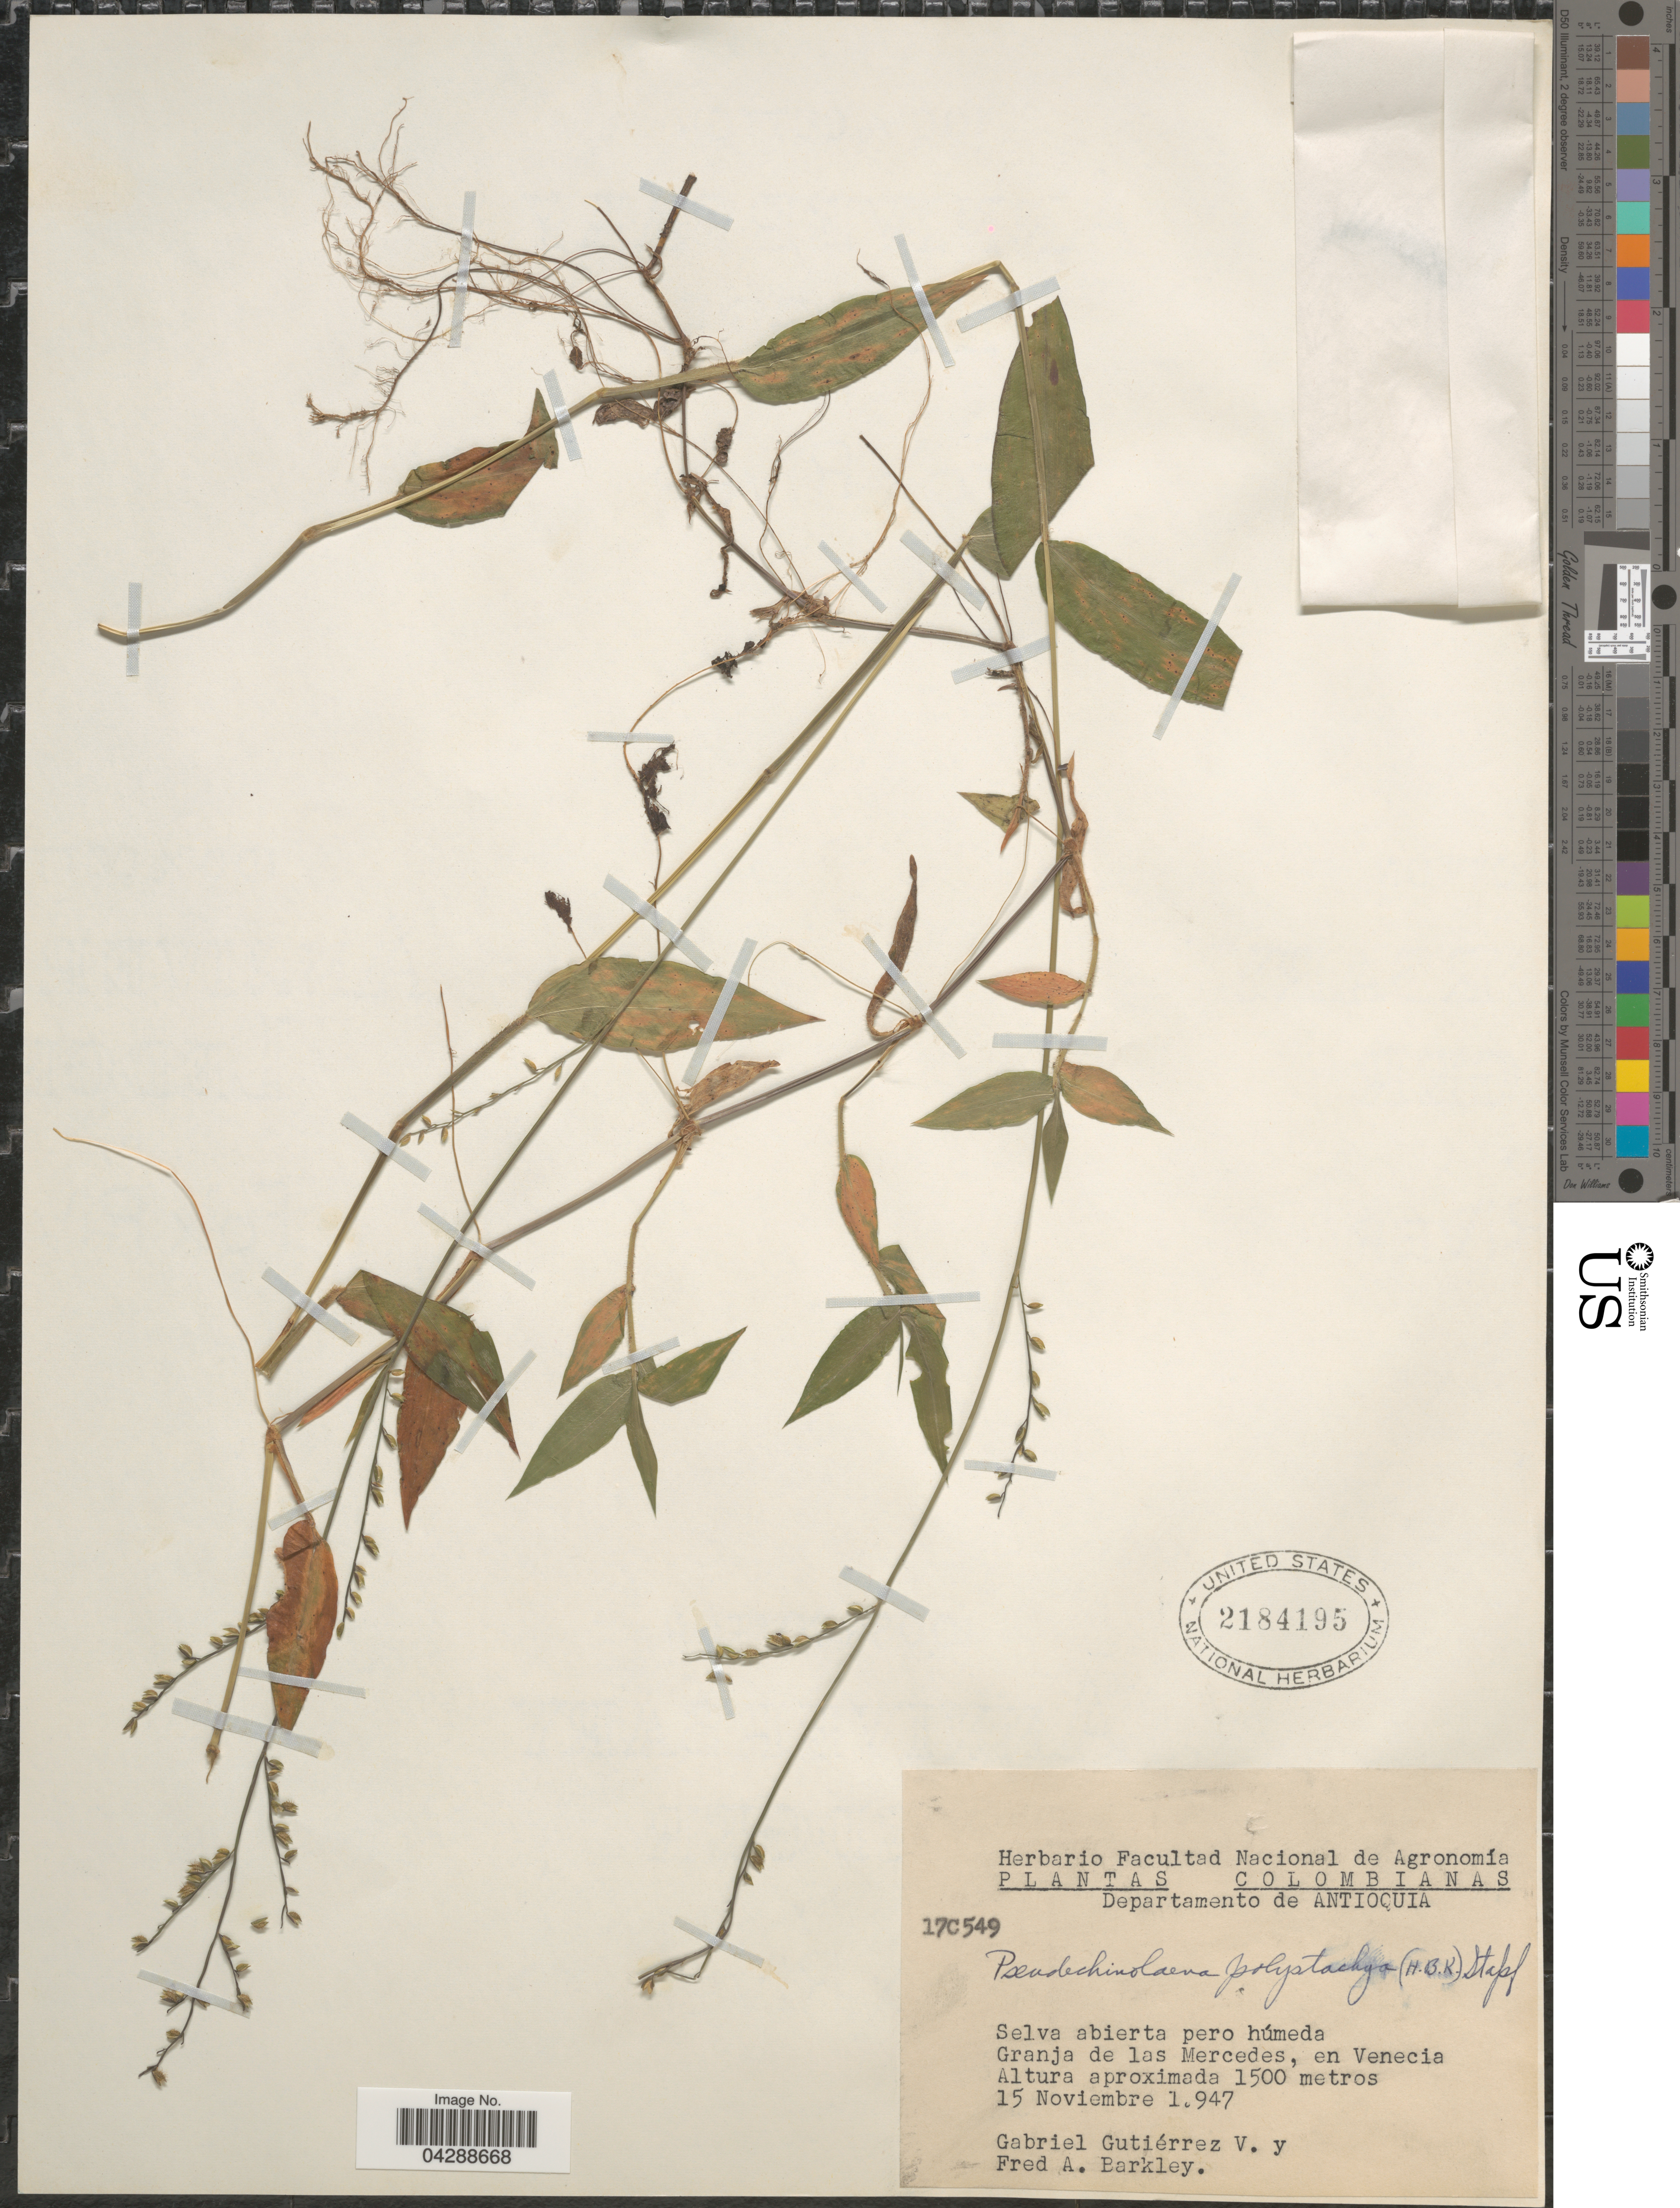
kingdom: Plantae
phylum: Tracheophyta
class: Liliopsida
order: Poales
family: Poaceae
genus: Pseudechinolaena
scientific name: Pseudechinolaena polystachya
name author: (Kunth) Stapf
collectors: G. Gutiérrez V. & F. A. Barkley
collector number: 17C549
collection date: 1947-11-15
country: Colombia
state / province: Antioquia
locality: Departamento de Antioquia. Selva abierta pero húmeda Granja de las Mercedes, en Venecia.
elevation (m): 1500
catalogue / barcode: US 2184195